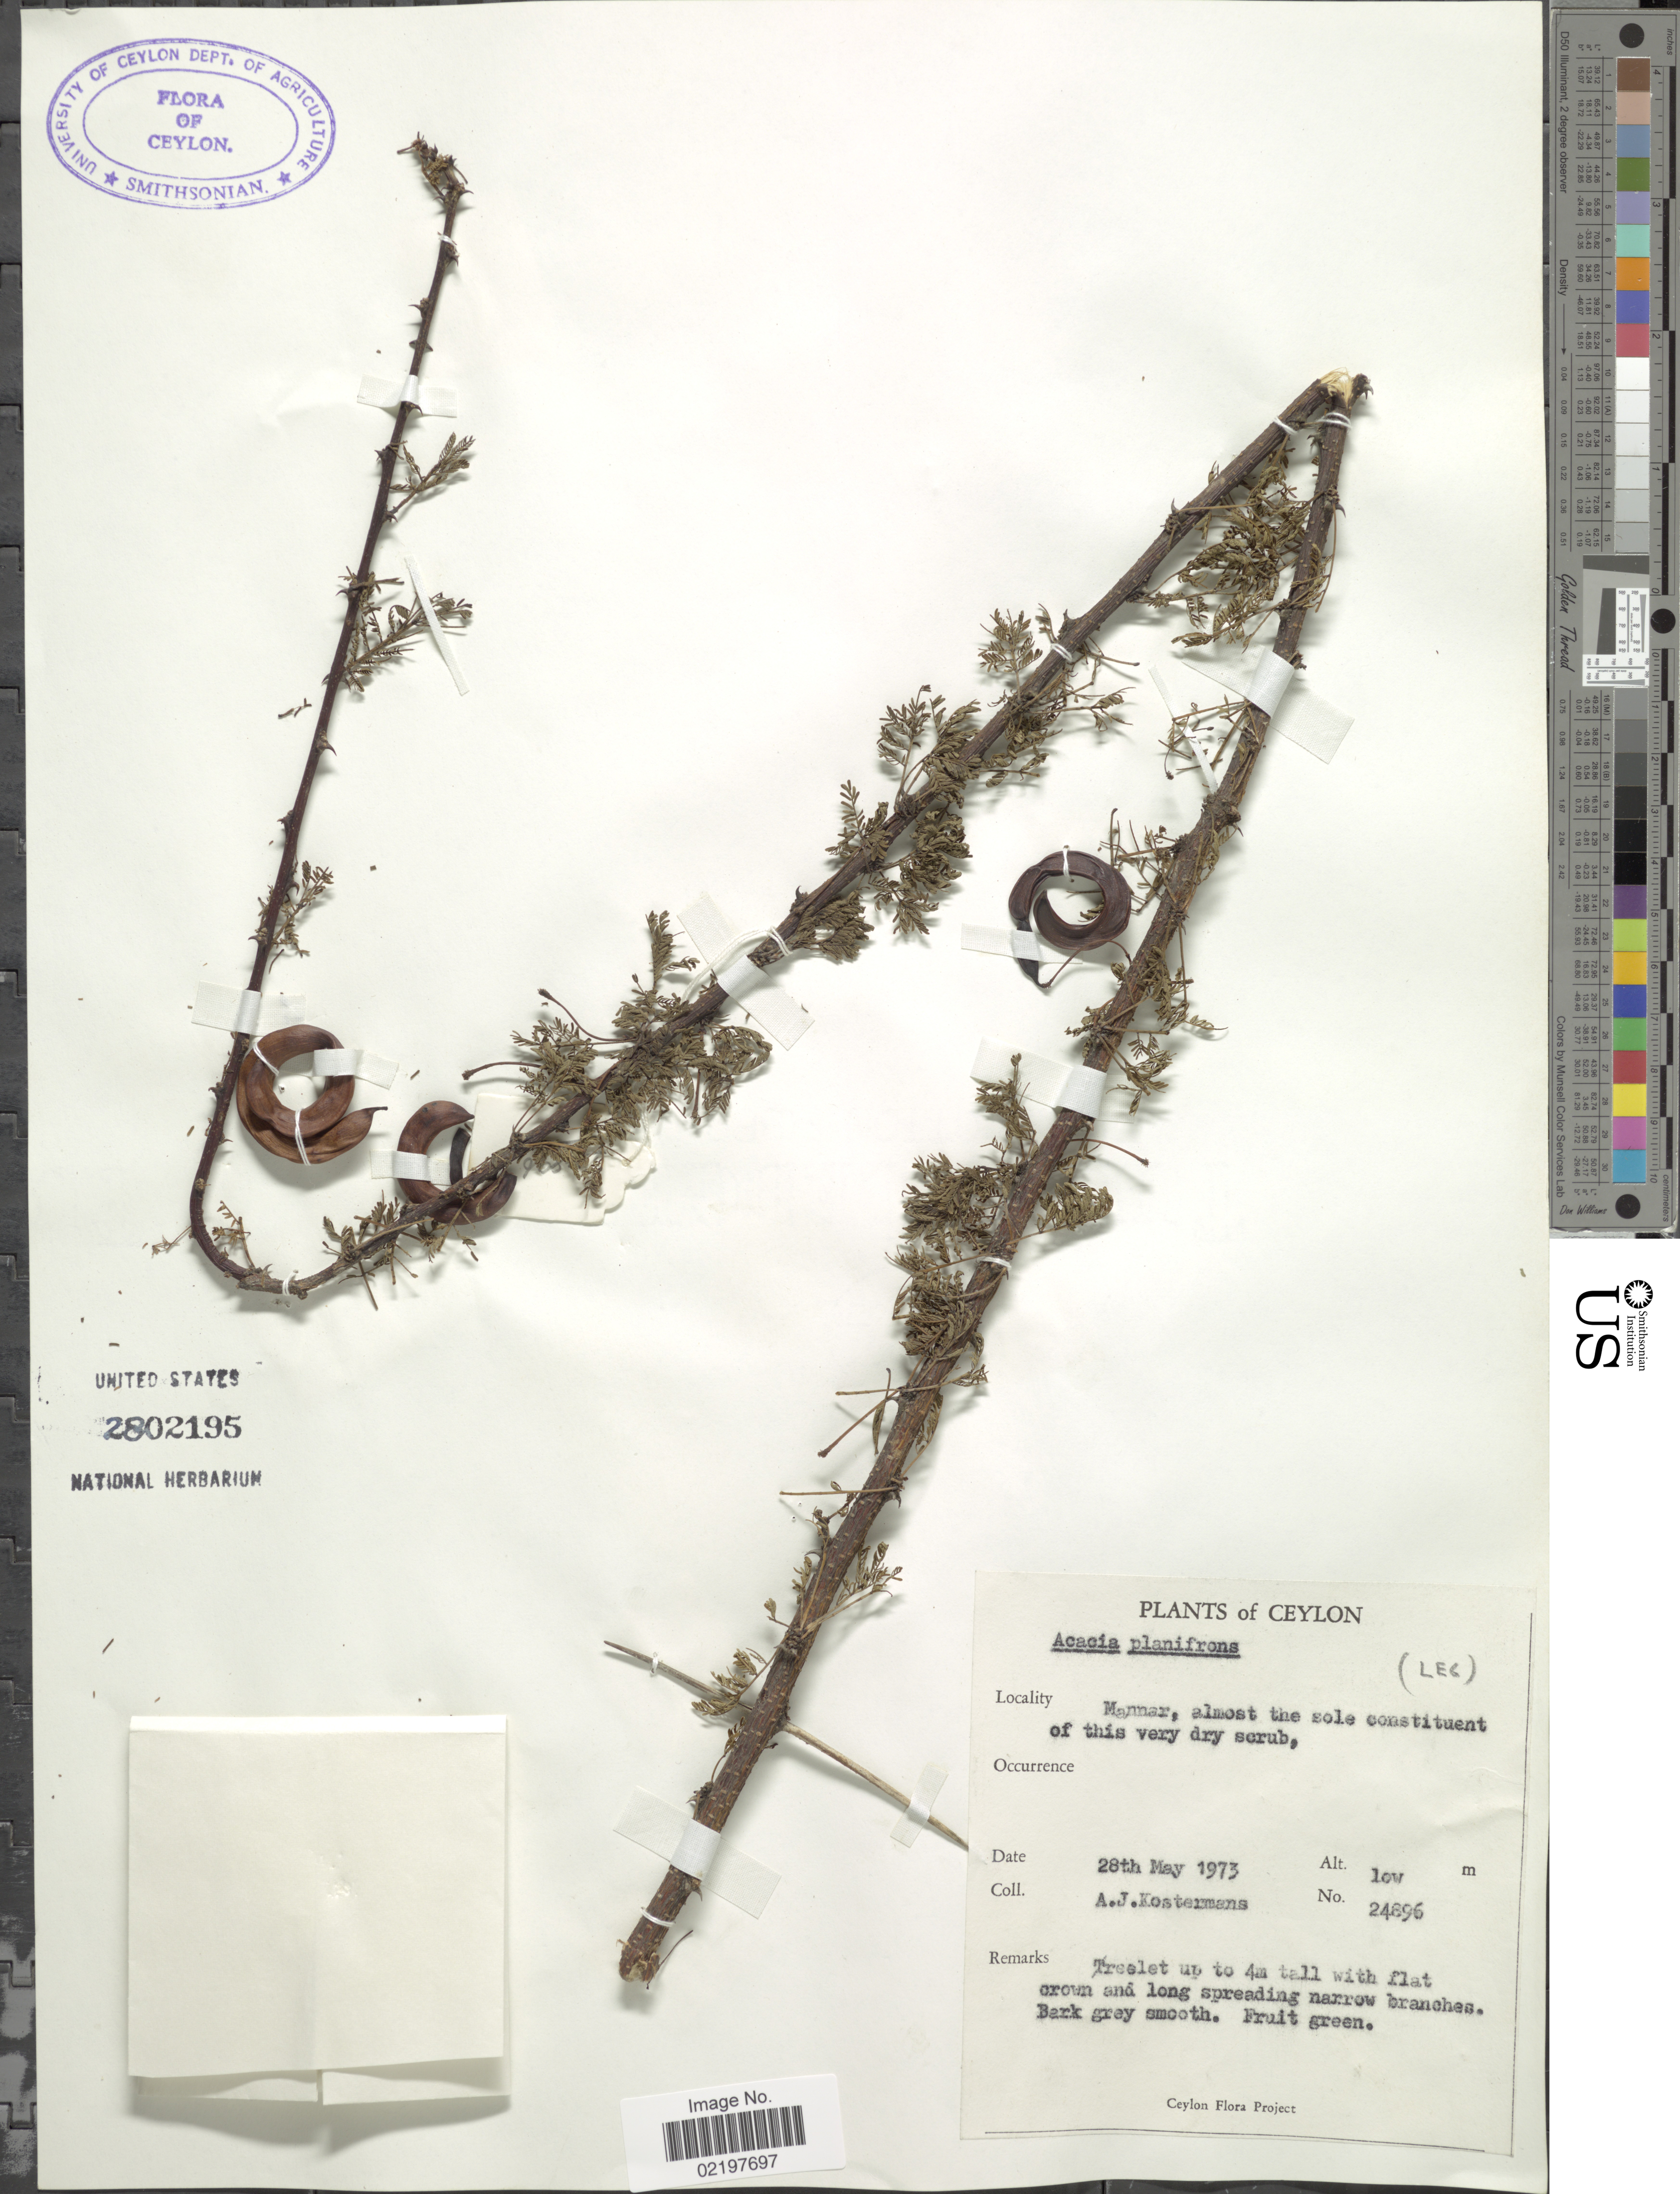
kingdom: Plantae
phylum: Tracheophyta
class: Magnoliopsida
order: Fabales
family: Fabaceae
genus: Vachellia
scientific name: Vachellia planifrons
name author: (Wight & Arn.) Ragup. et al.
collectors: A. J. G. Kostermans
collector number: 24896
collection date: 1973-05-28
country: Sri Lanka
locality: Ceylon, Mannar, almost the sole constituent of this very dry scrub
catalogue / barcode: US 2802195